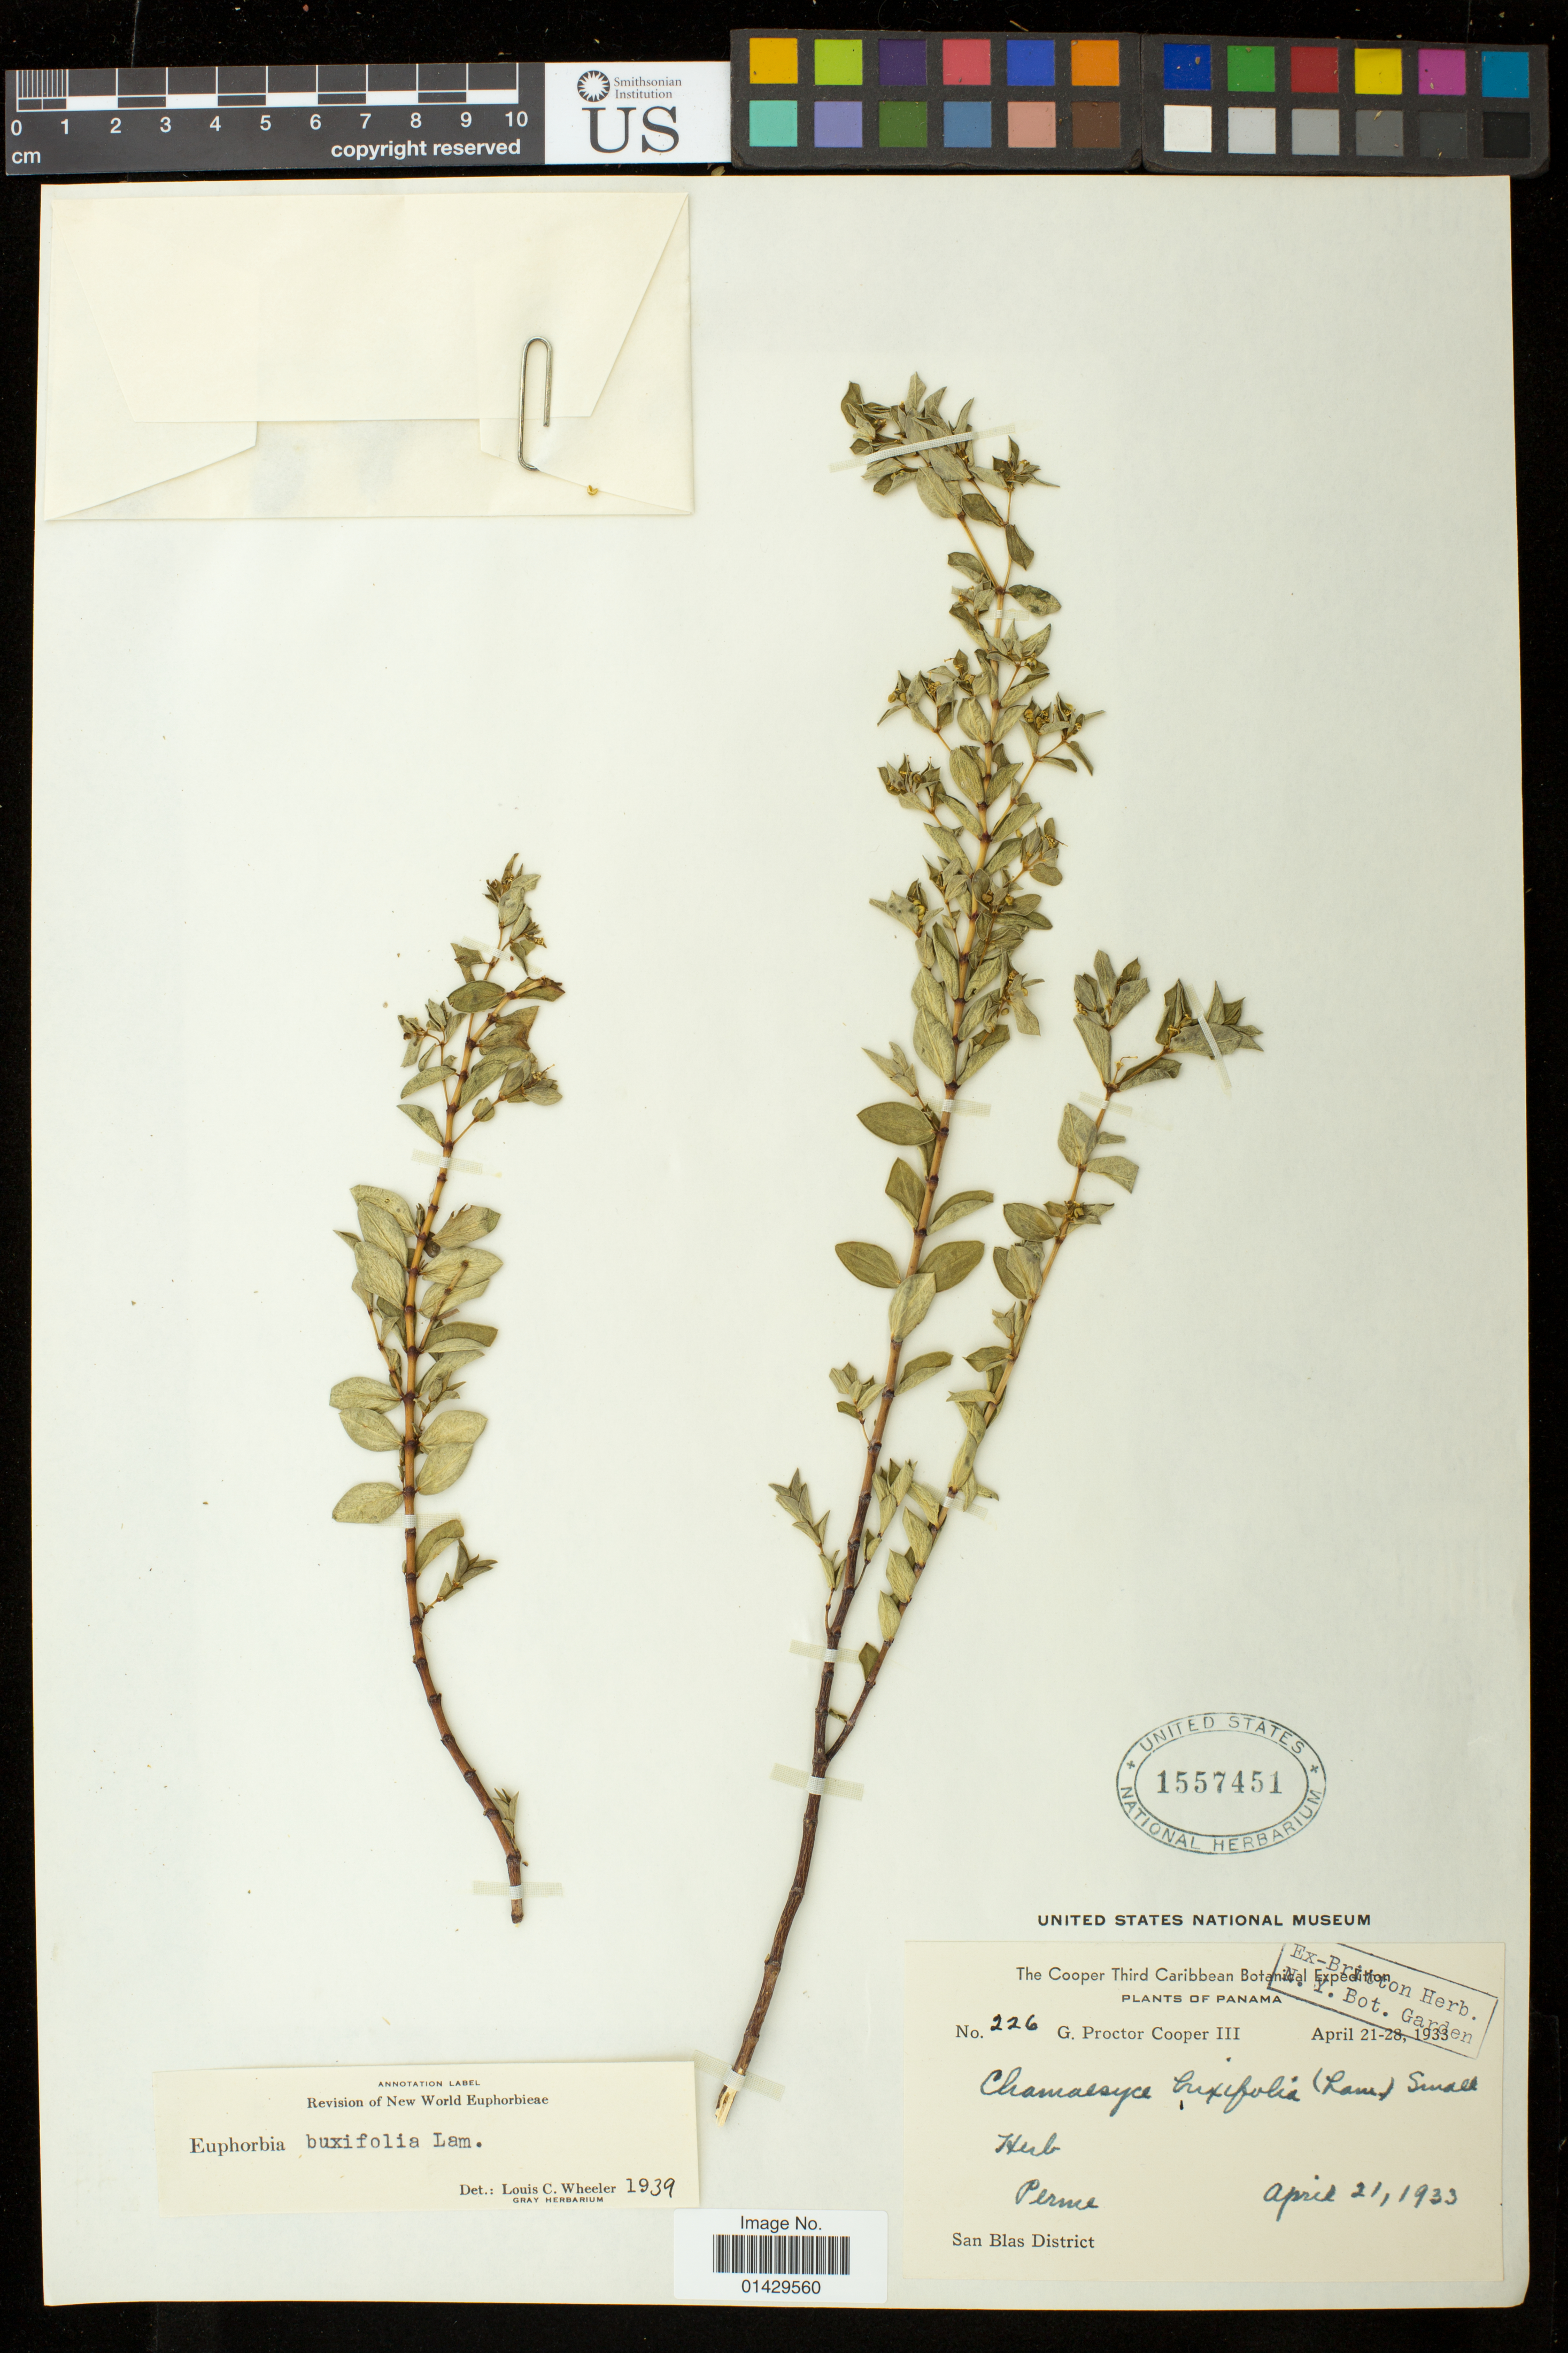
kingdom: Plantae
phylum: Tracheophyta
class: Magnoliopsida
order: Malpighiales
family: Euphorbiaceae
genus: Euphorbia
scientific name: Euphorbia mesembryanthemifolia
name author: Jacq.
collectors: G. Cooper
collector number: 226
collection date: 1933-04-21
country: Panama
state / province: Kuna Yala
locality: Perme [Puerto Perme]; San Blas District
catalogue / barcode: US 1557451